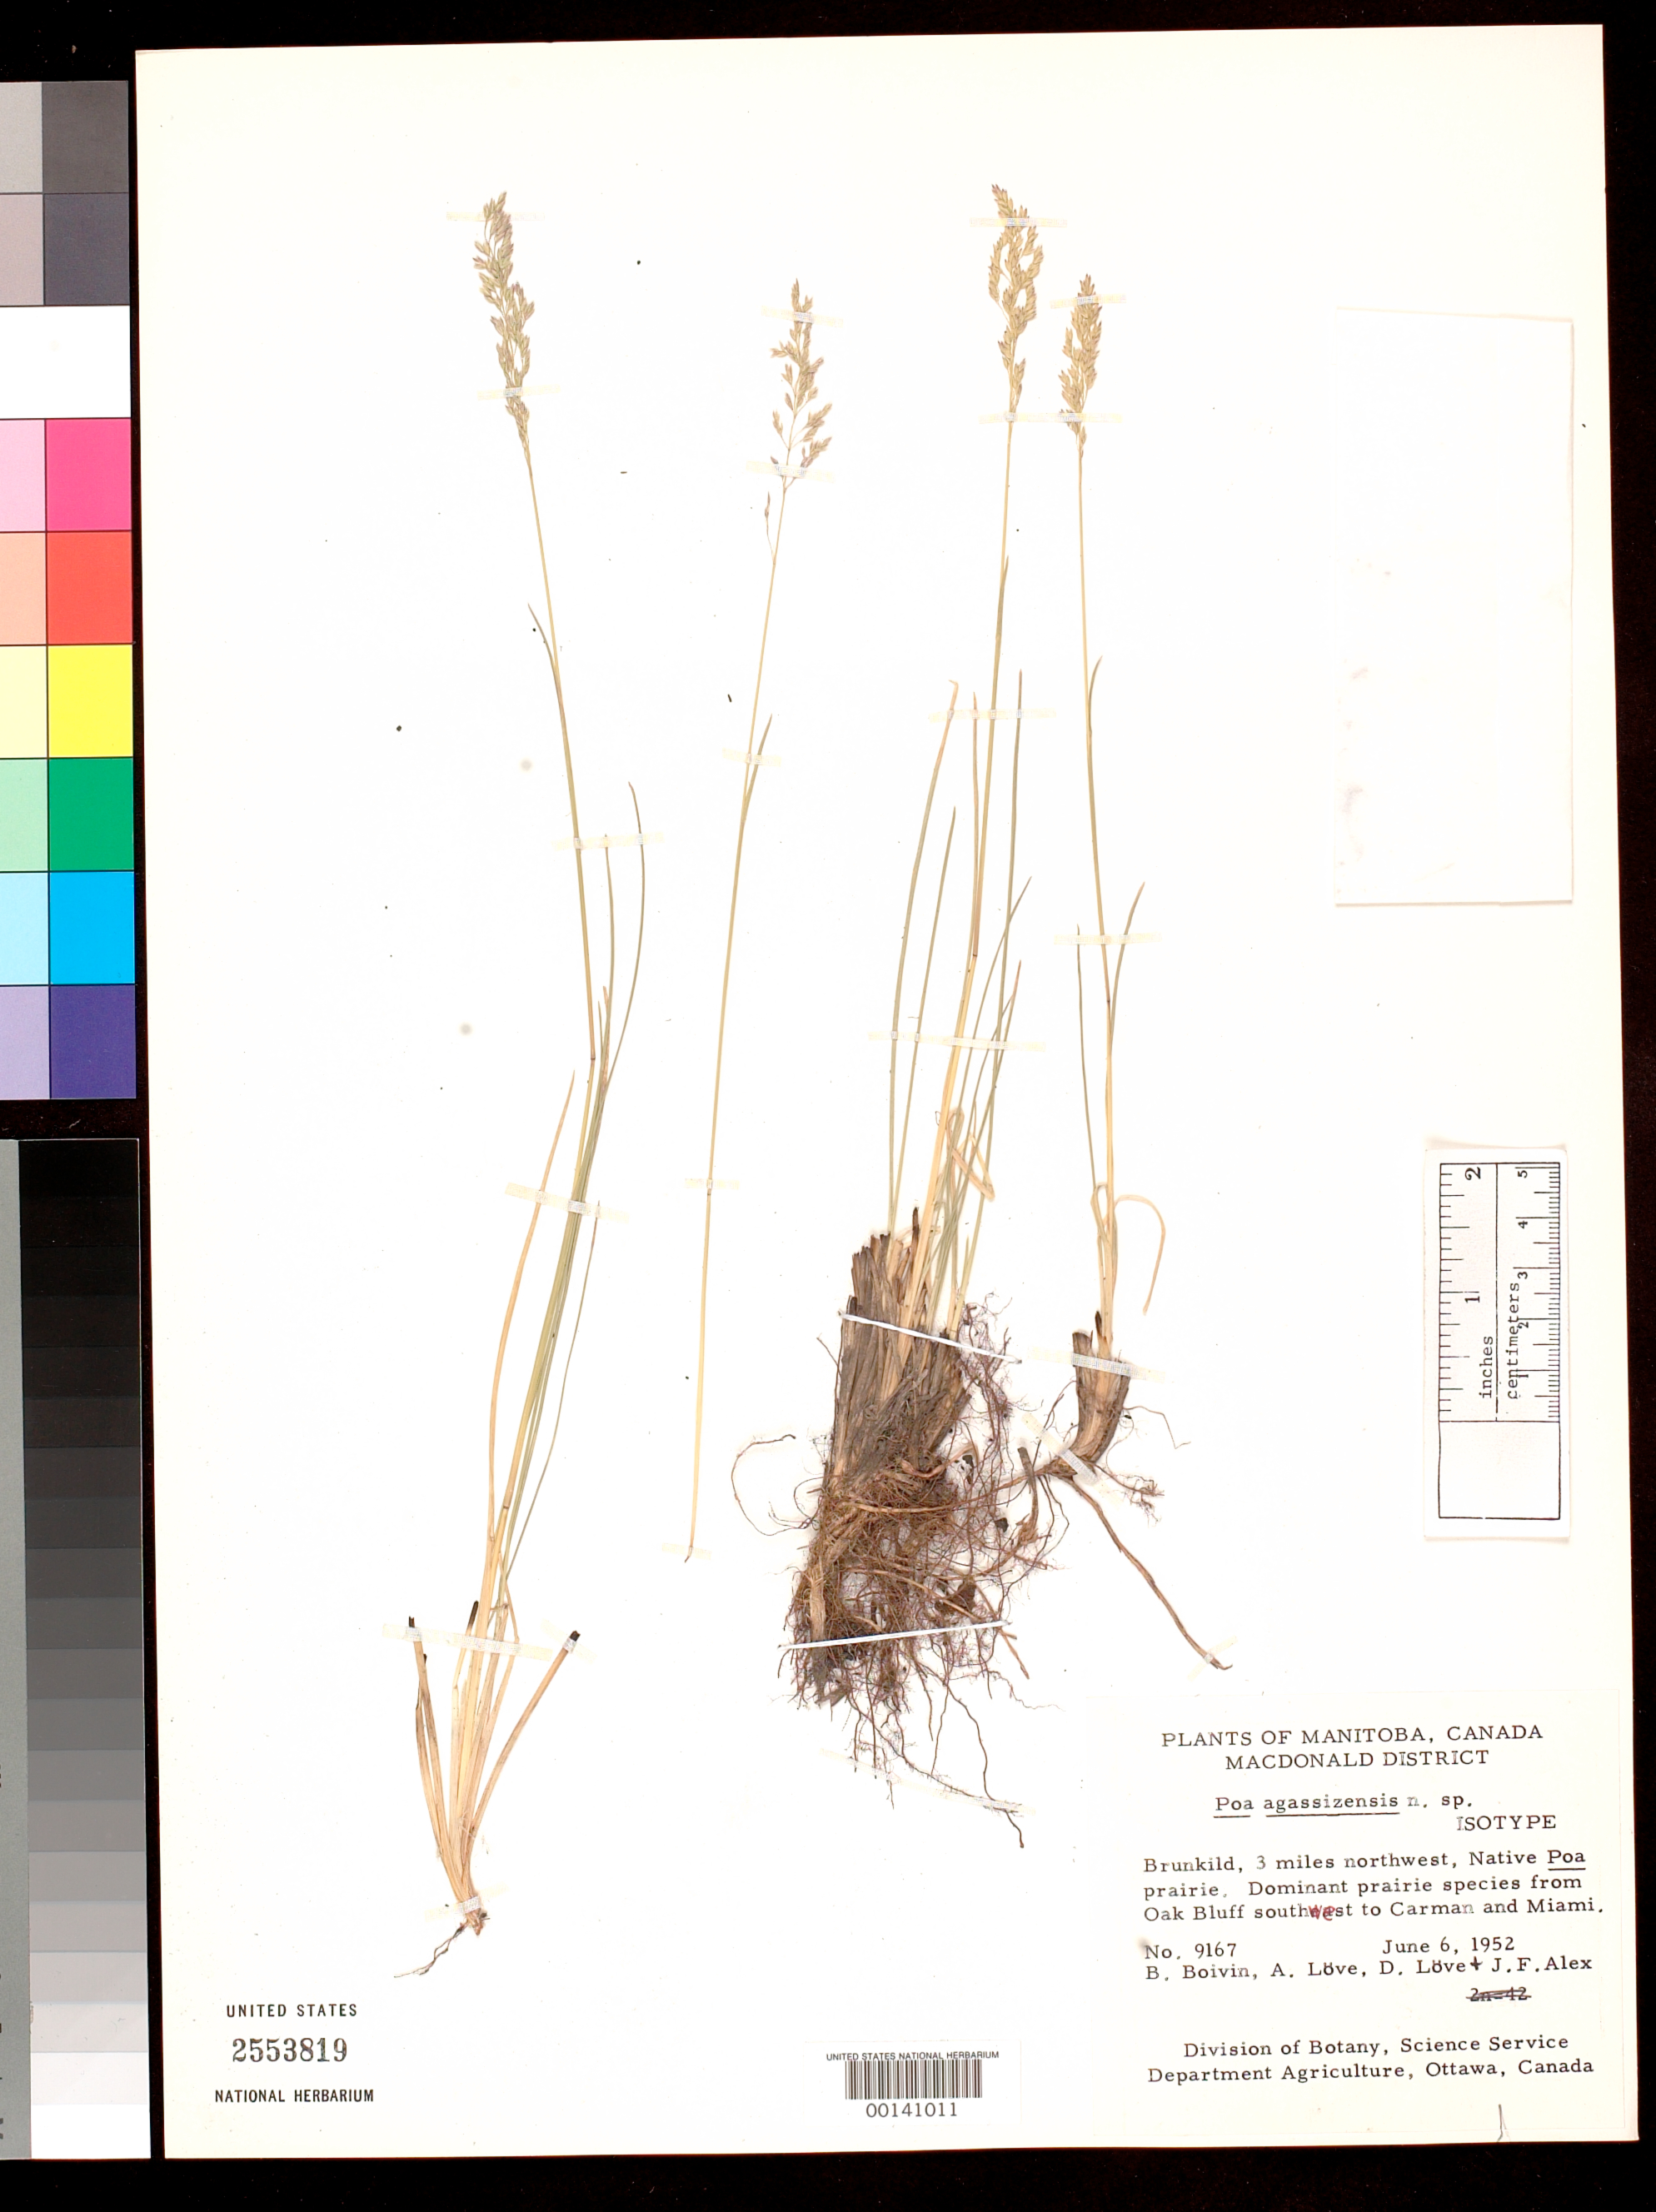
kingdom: Plantae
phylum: Tracheophyta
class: Liliopsida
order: Poales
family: Poaceae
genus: Poa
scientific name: Poa agassizensis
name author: B. Boivin & D. Löve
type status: Isotype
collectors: J. R. B. Boivin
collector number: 9167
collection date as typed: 06 Jun 1952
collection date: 1952-06-06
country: Canada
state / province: Manitoba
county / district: Macdonald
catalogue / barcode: US 2553819